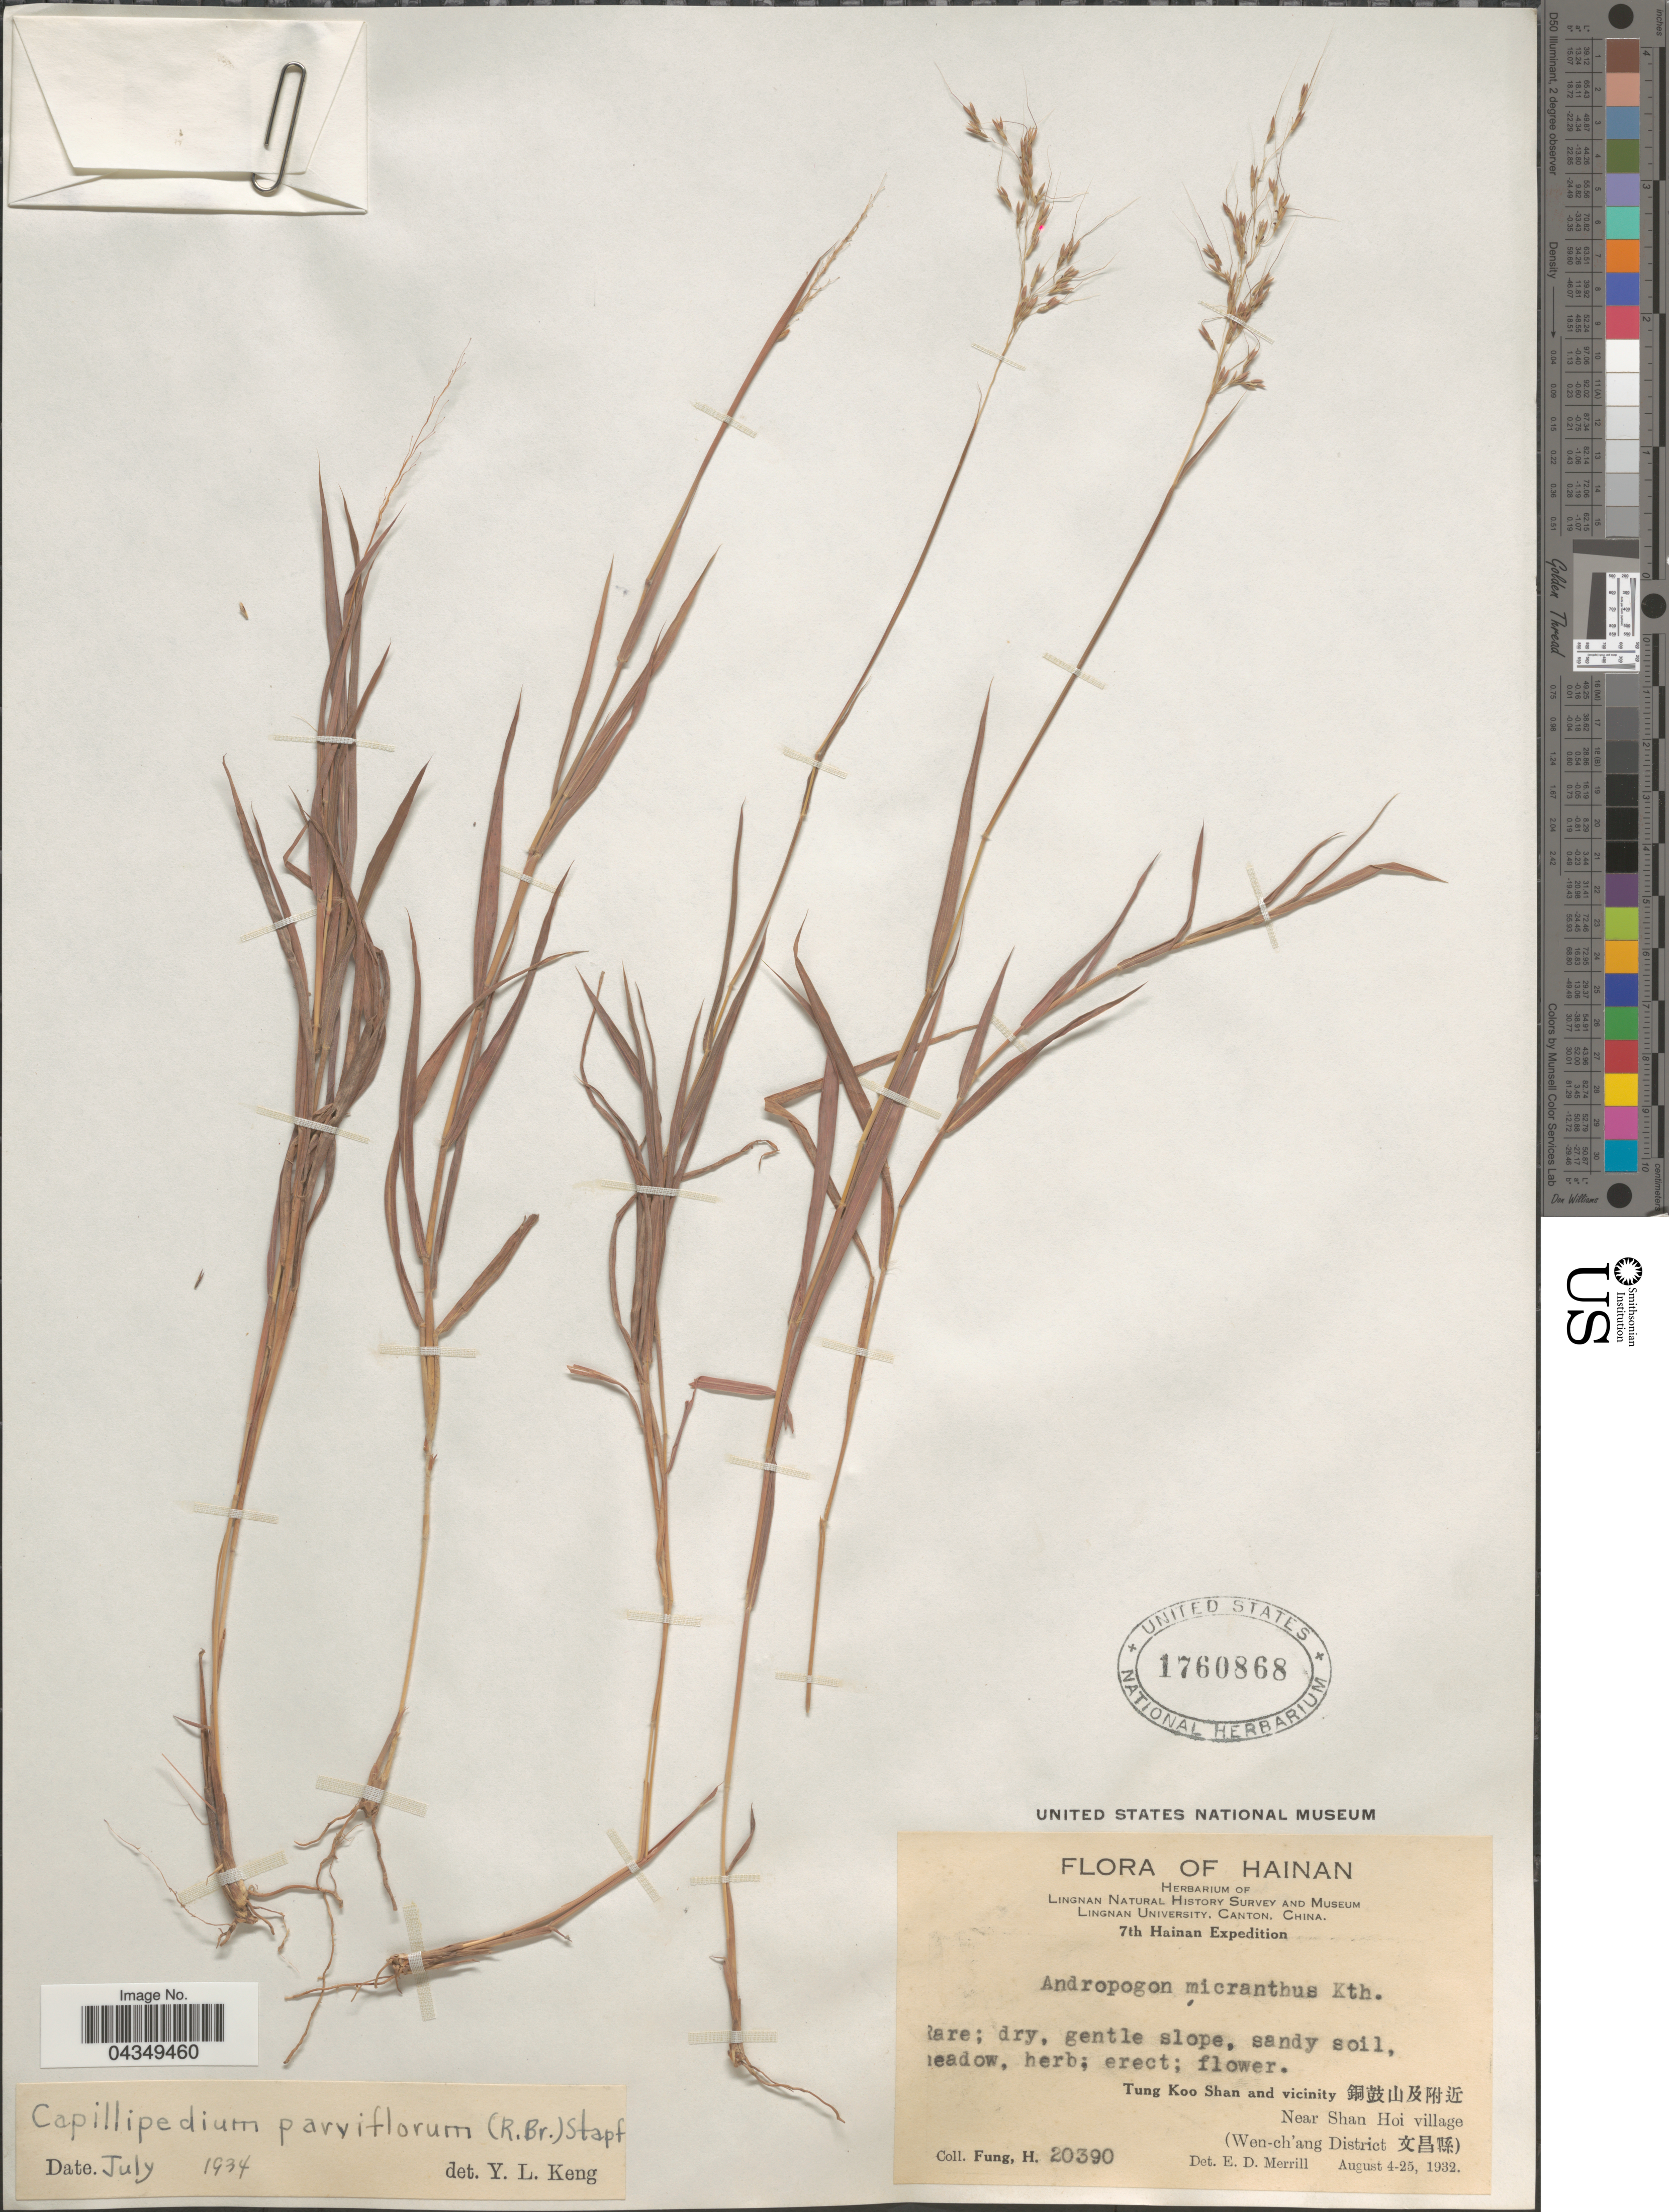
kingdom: Plantae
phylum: Tracheophyta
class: Liliopsida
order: Poales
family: Poaceae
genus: Capillipedium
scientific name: Capillipedium parviflorum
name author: (R. Br.) Stapf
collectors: H. Fung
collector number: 20390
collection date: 1932-08-04/1932-08-25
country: China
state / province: Hainan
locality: Lingnan Natural History Survey and Museum. 7th Hainan Expedition. Tung Koo Shan and vicinity X. Near Shan Hoi village. (Wen-ch'ang District X).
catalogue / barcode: US 1760868